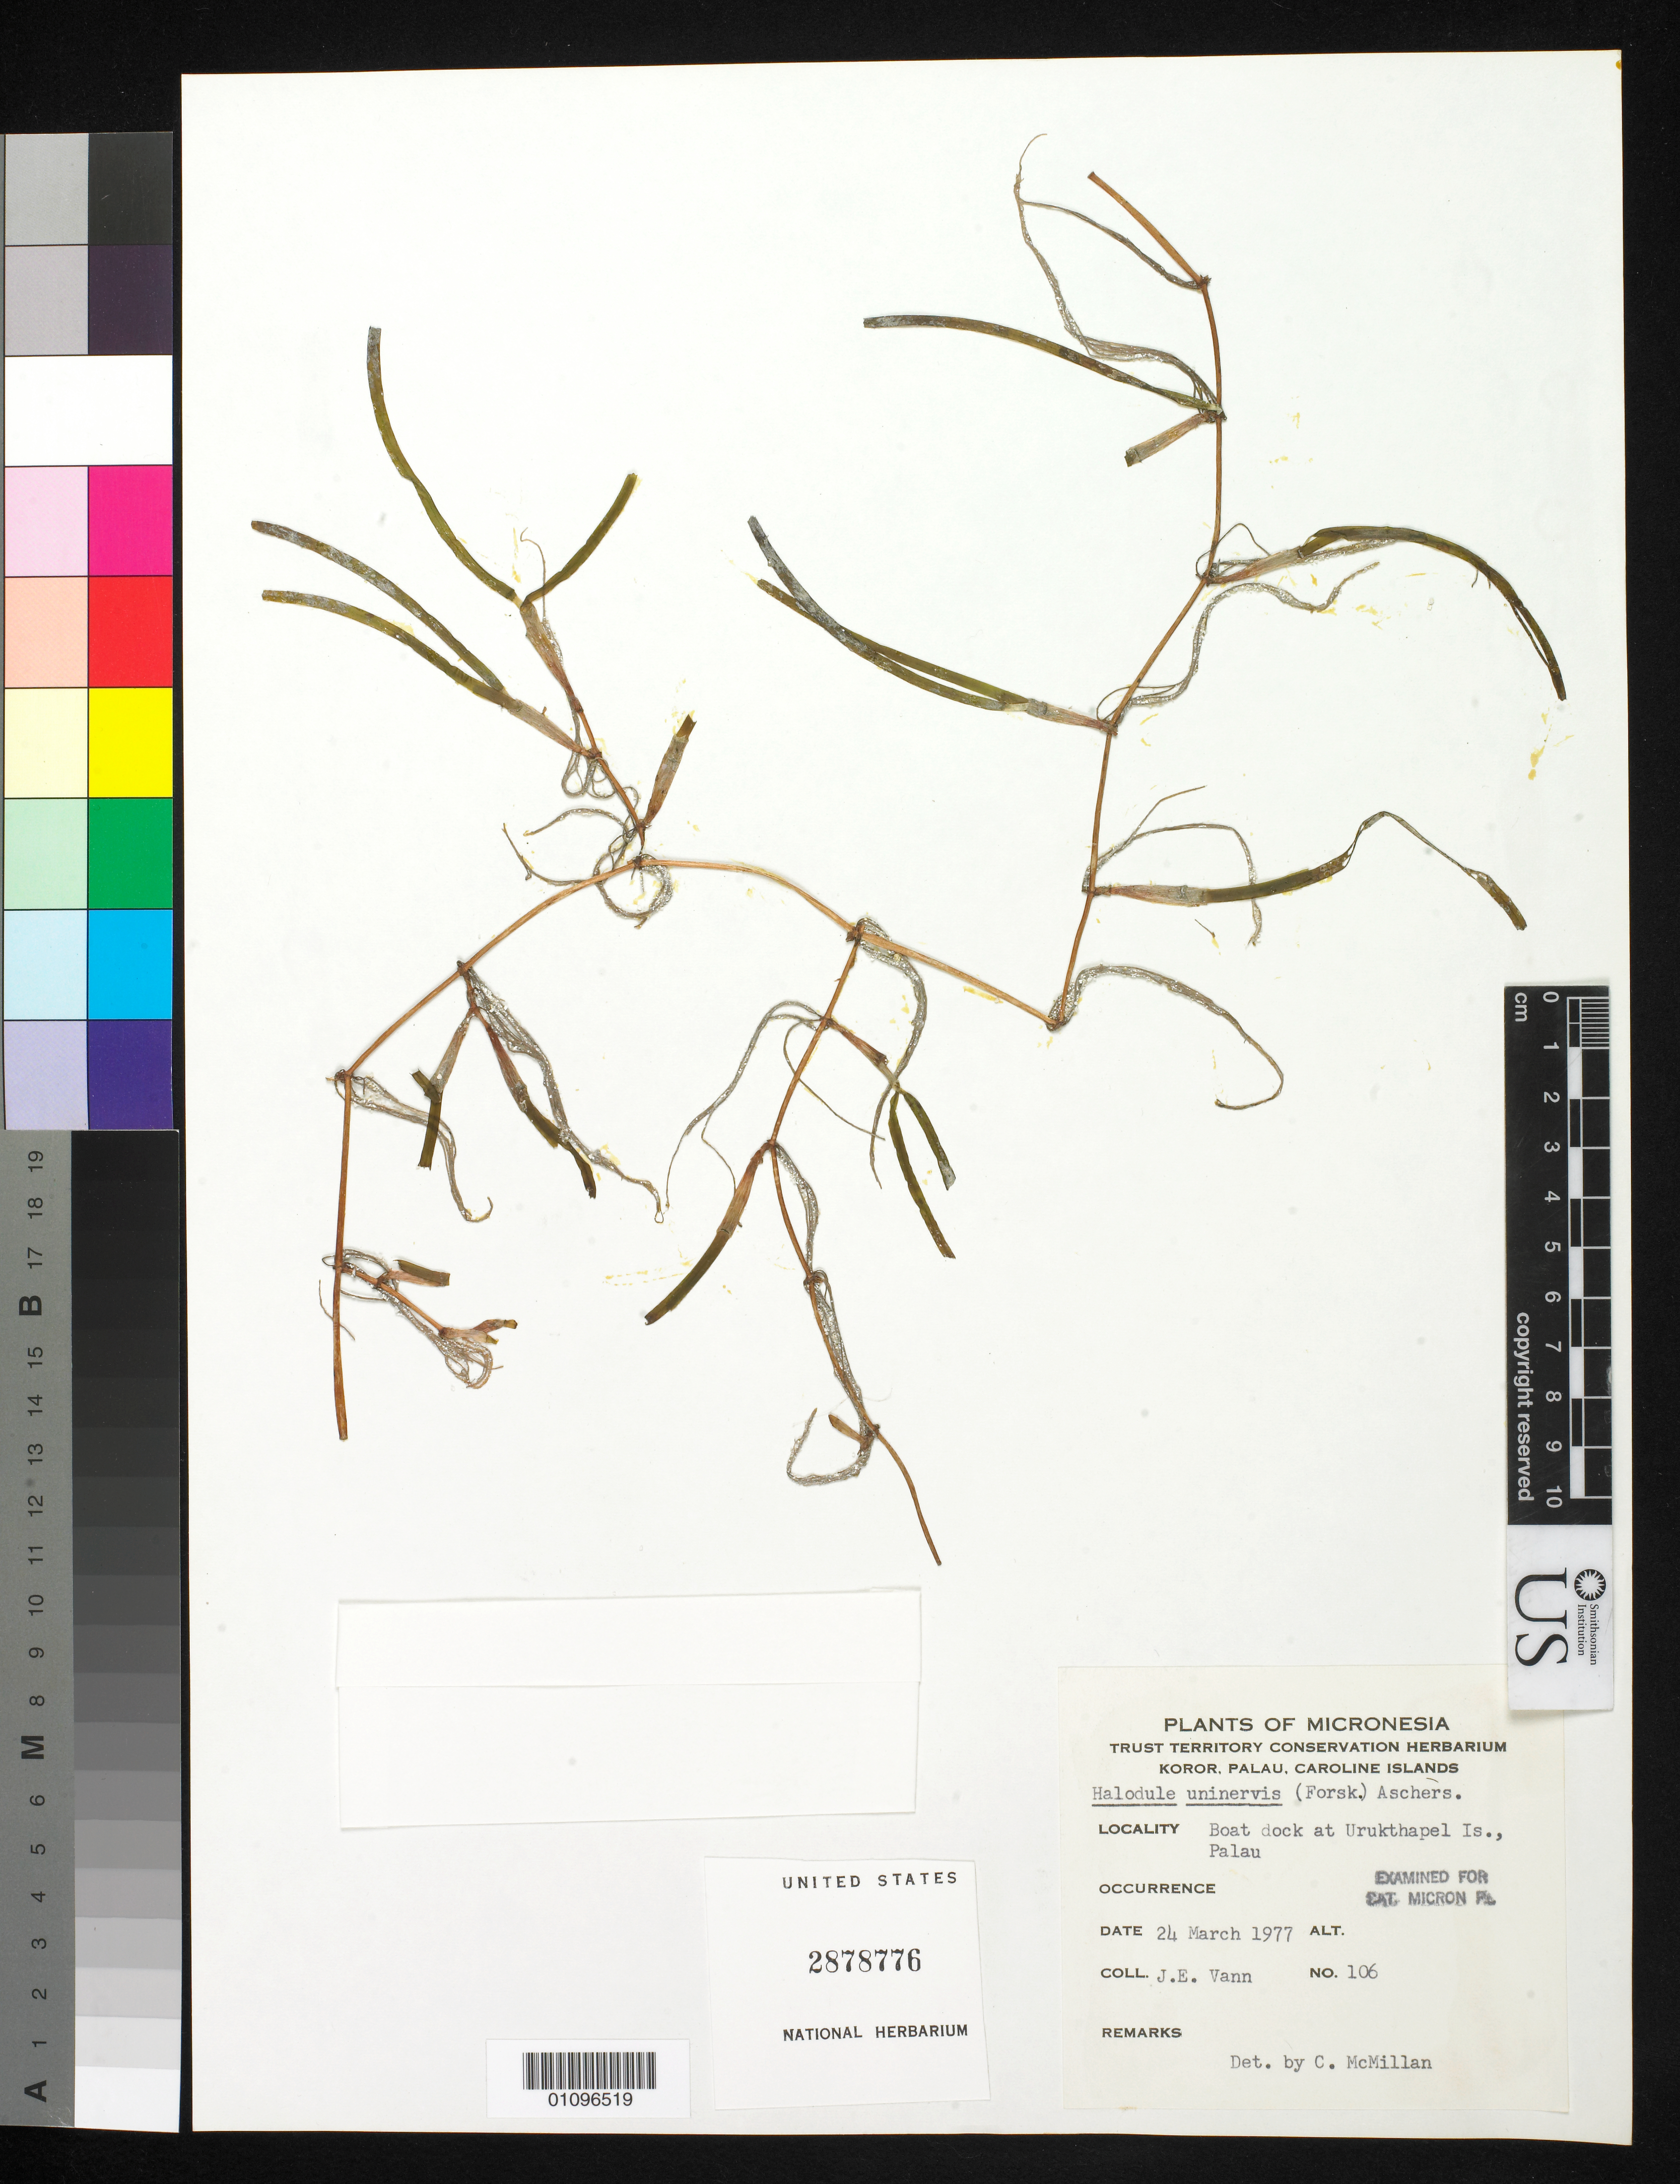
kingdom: Plantae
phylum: Tracheophyta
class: Liliopsida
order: Alismatales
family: Cymodoceaceae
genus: Halodule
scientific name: Halodule uninervis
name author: (Forssk.) Asch.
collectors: J. Vann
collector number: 106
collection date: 1977-03-24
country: Palau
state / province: Koror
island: Ngeruktabel (Urukthapel)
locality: Boat dock at Urukthapel Is., Palau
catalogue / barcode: US 2878776